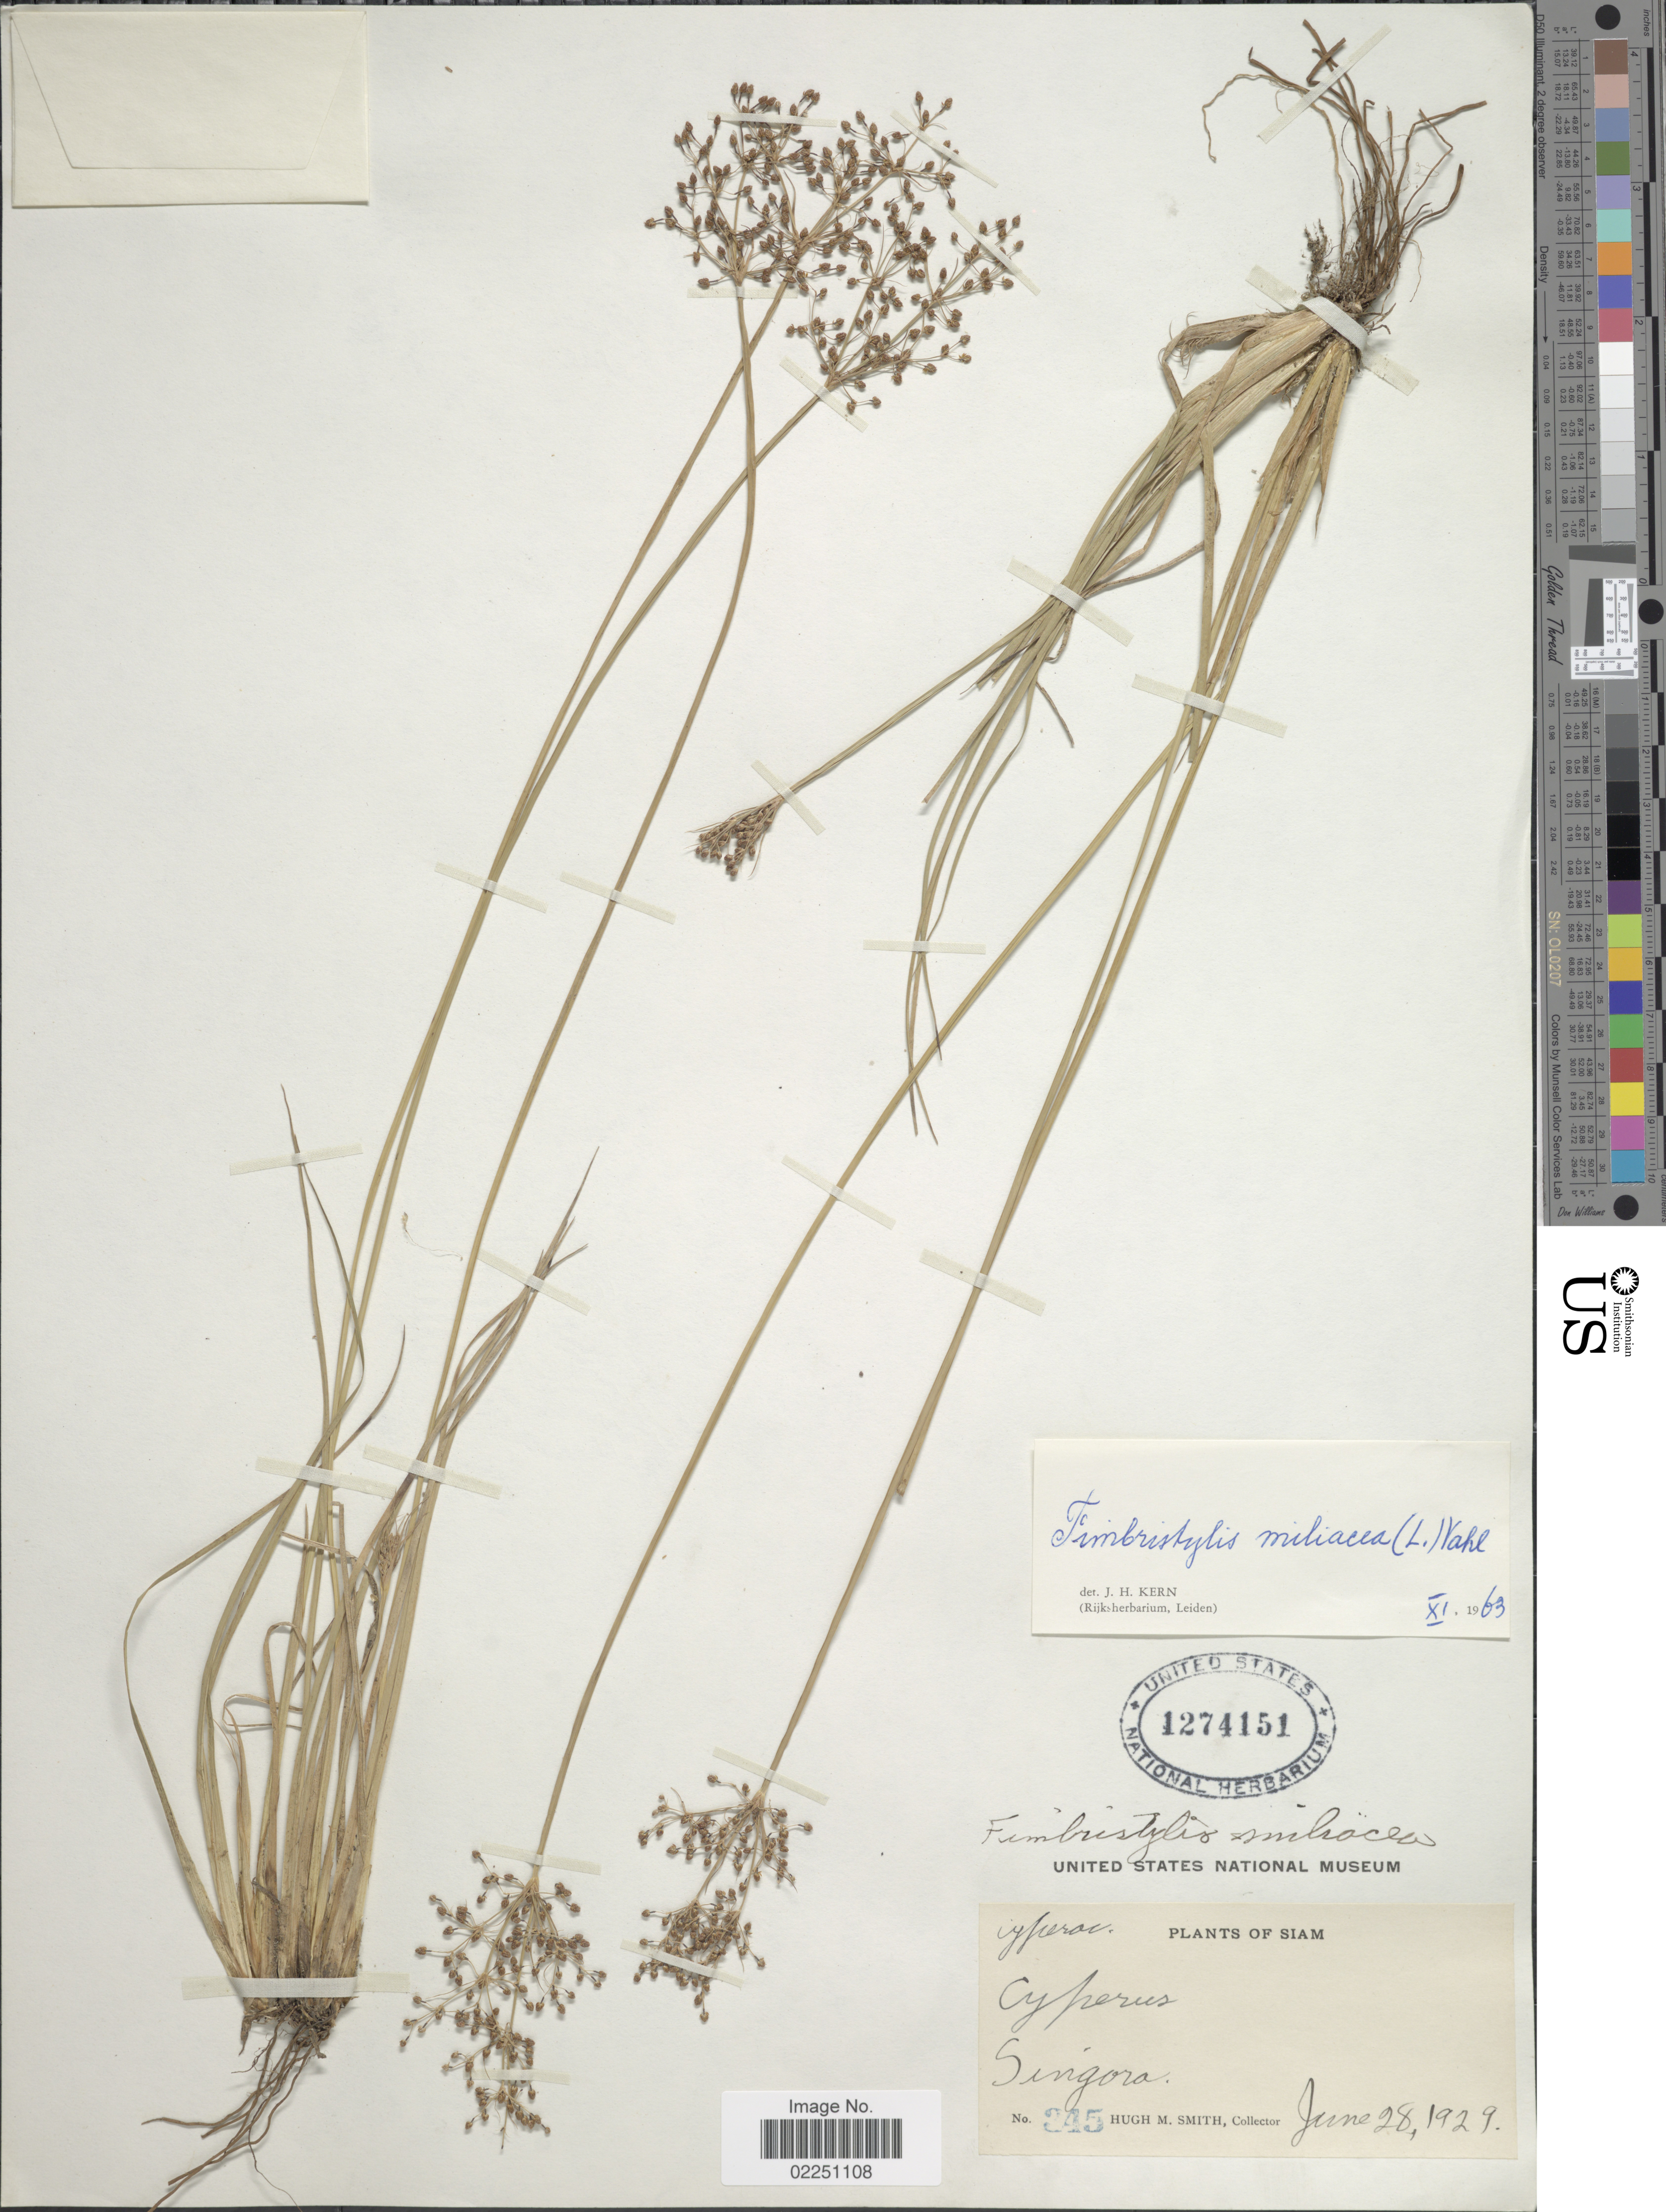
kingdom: Plantae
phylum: Tracheophyta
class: Liliopsida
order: Poales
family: Cyperaceae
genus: Fimbristylis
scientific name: Fimbristylis littoralis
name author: Gaudich.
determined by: Strong, M. T., (US), Smithsonian Institution - National Museum of Natural History (UNITED STATES)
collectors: H. M. Smith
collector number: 345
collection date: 1929-06-28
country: Thailand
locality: Siam. Singora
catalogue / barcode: US 1274151